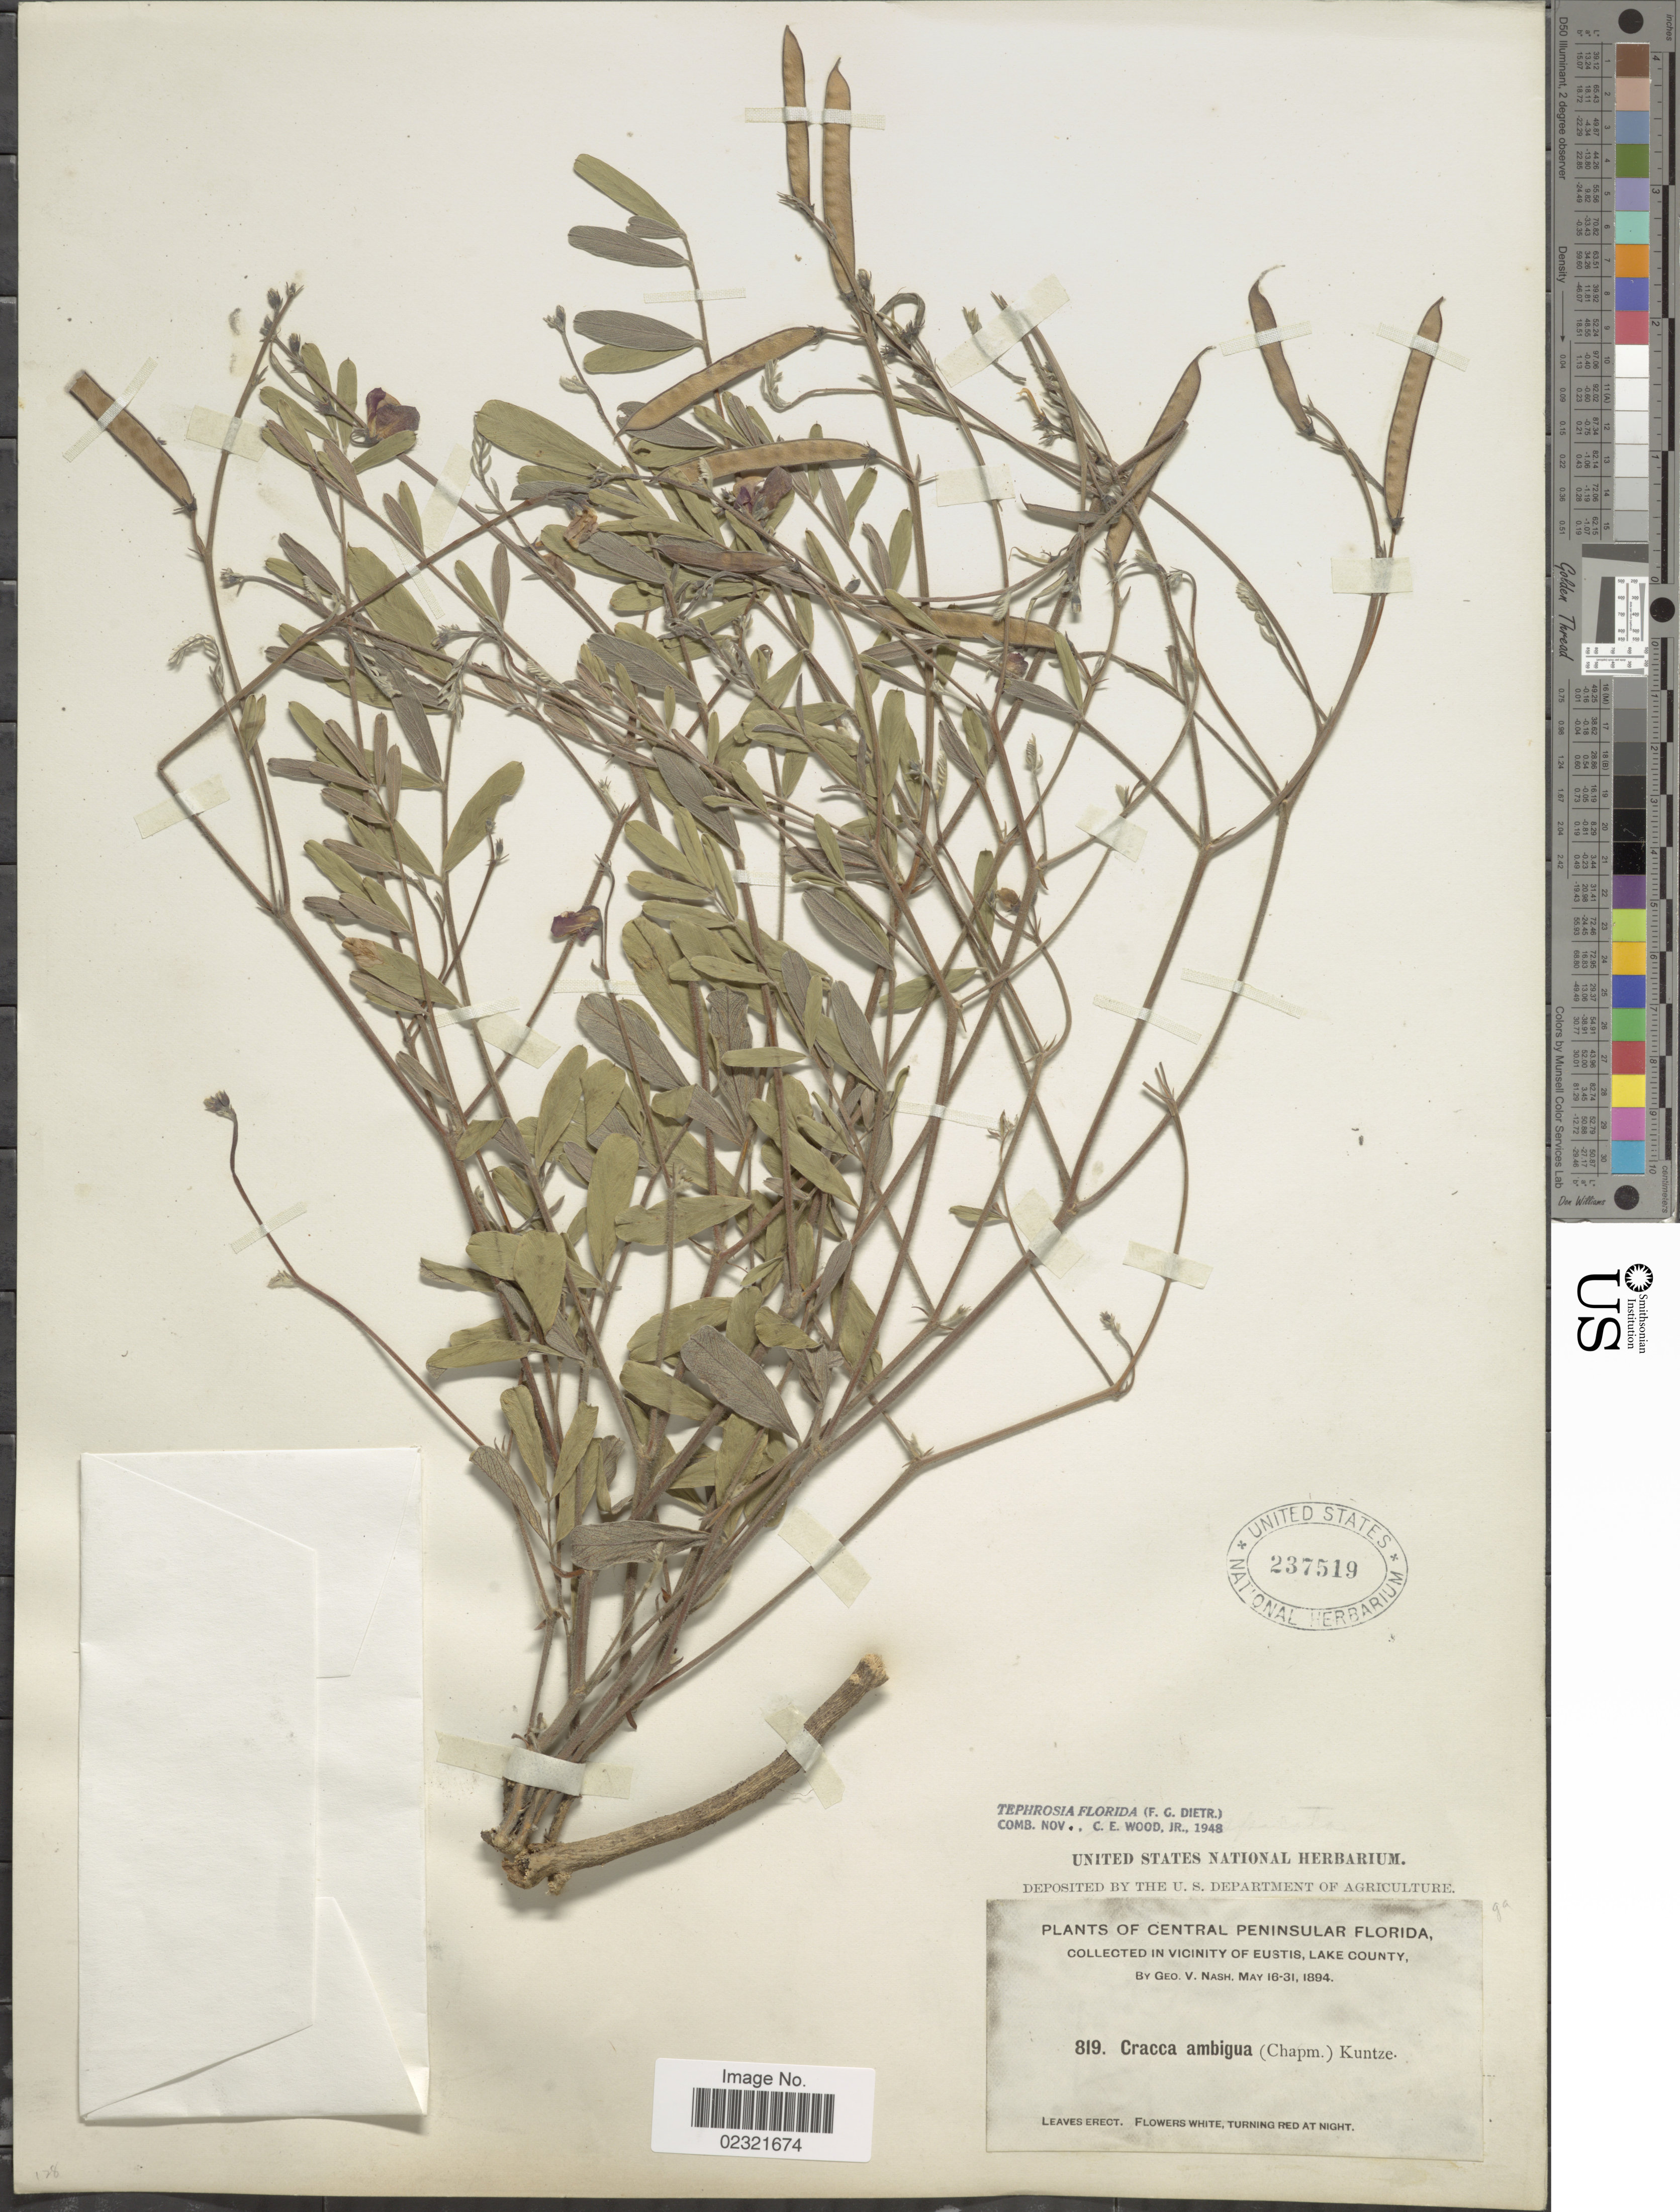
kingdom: Plantae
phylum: Tracheophyta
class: Magnoliopsida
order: Fabales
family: Fabaceae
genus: Tephrosia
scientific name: Tephrosia florida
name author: (Dietr.) C.E. Wood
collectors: G. V. Nash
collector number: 819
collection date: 1894-05-16/1894-05-31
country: United States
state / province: Florida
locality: Central Peninsular Florida, in Vicinity of Eustis, Lake County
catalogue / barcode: US 237519